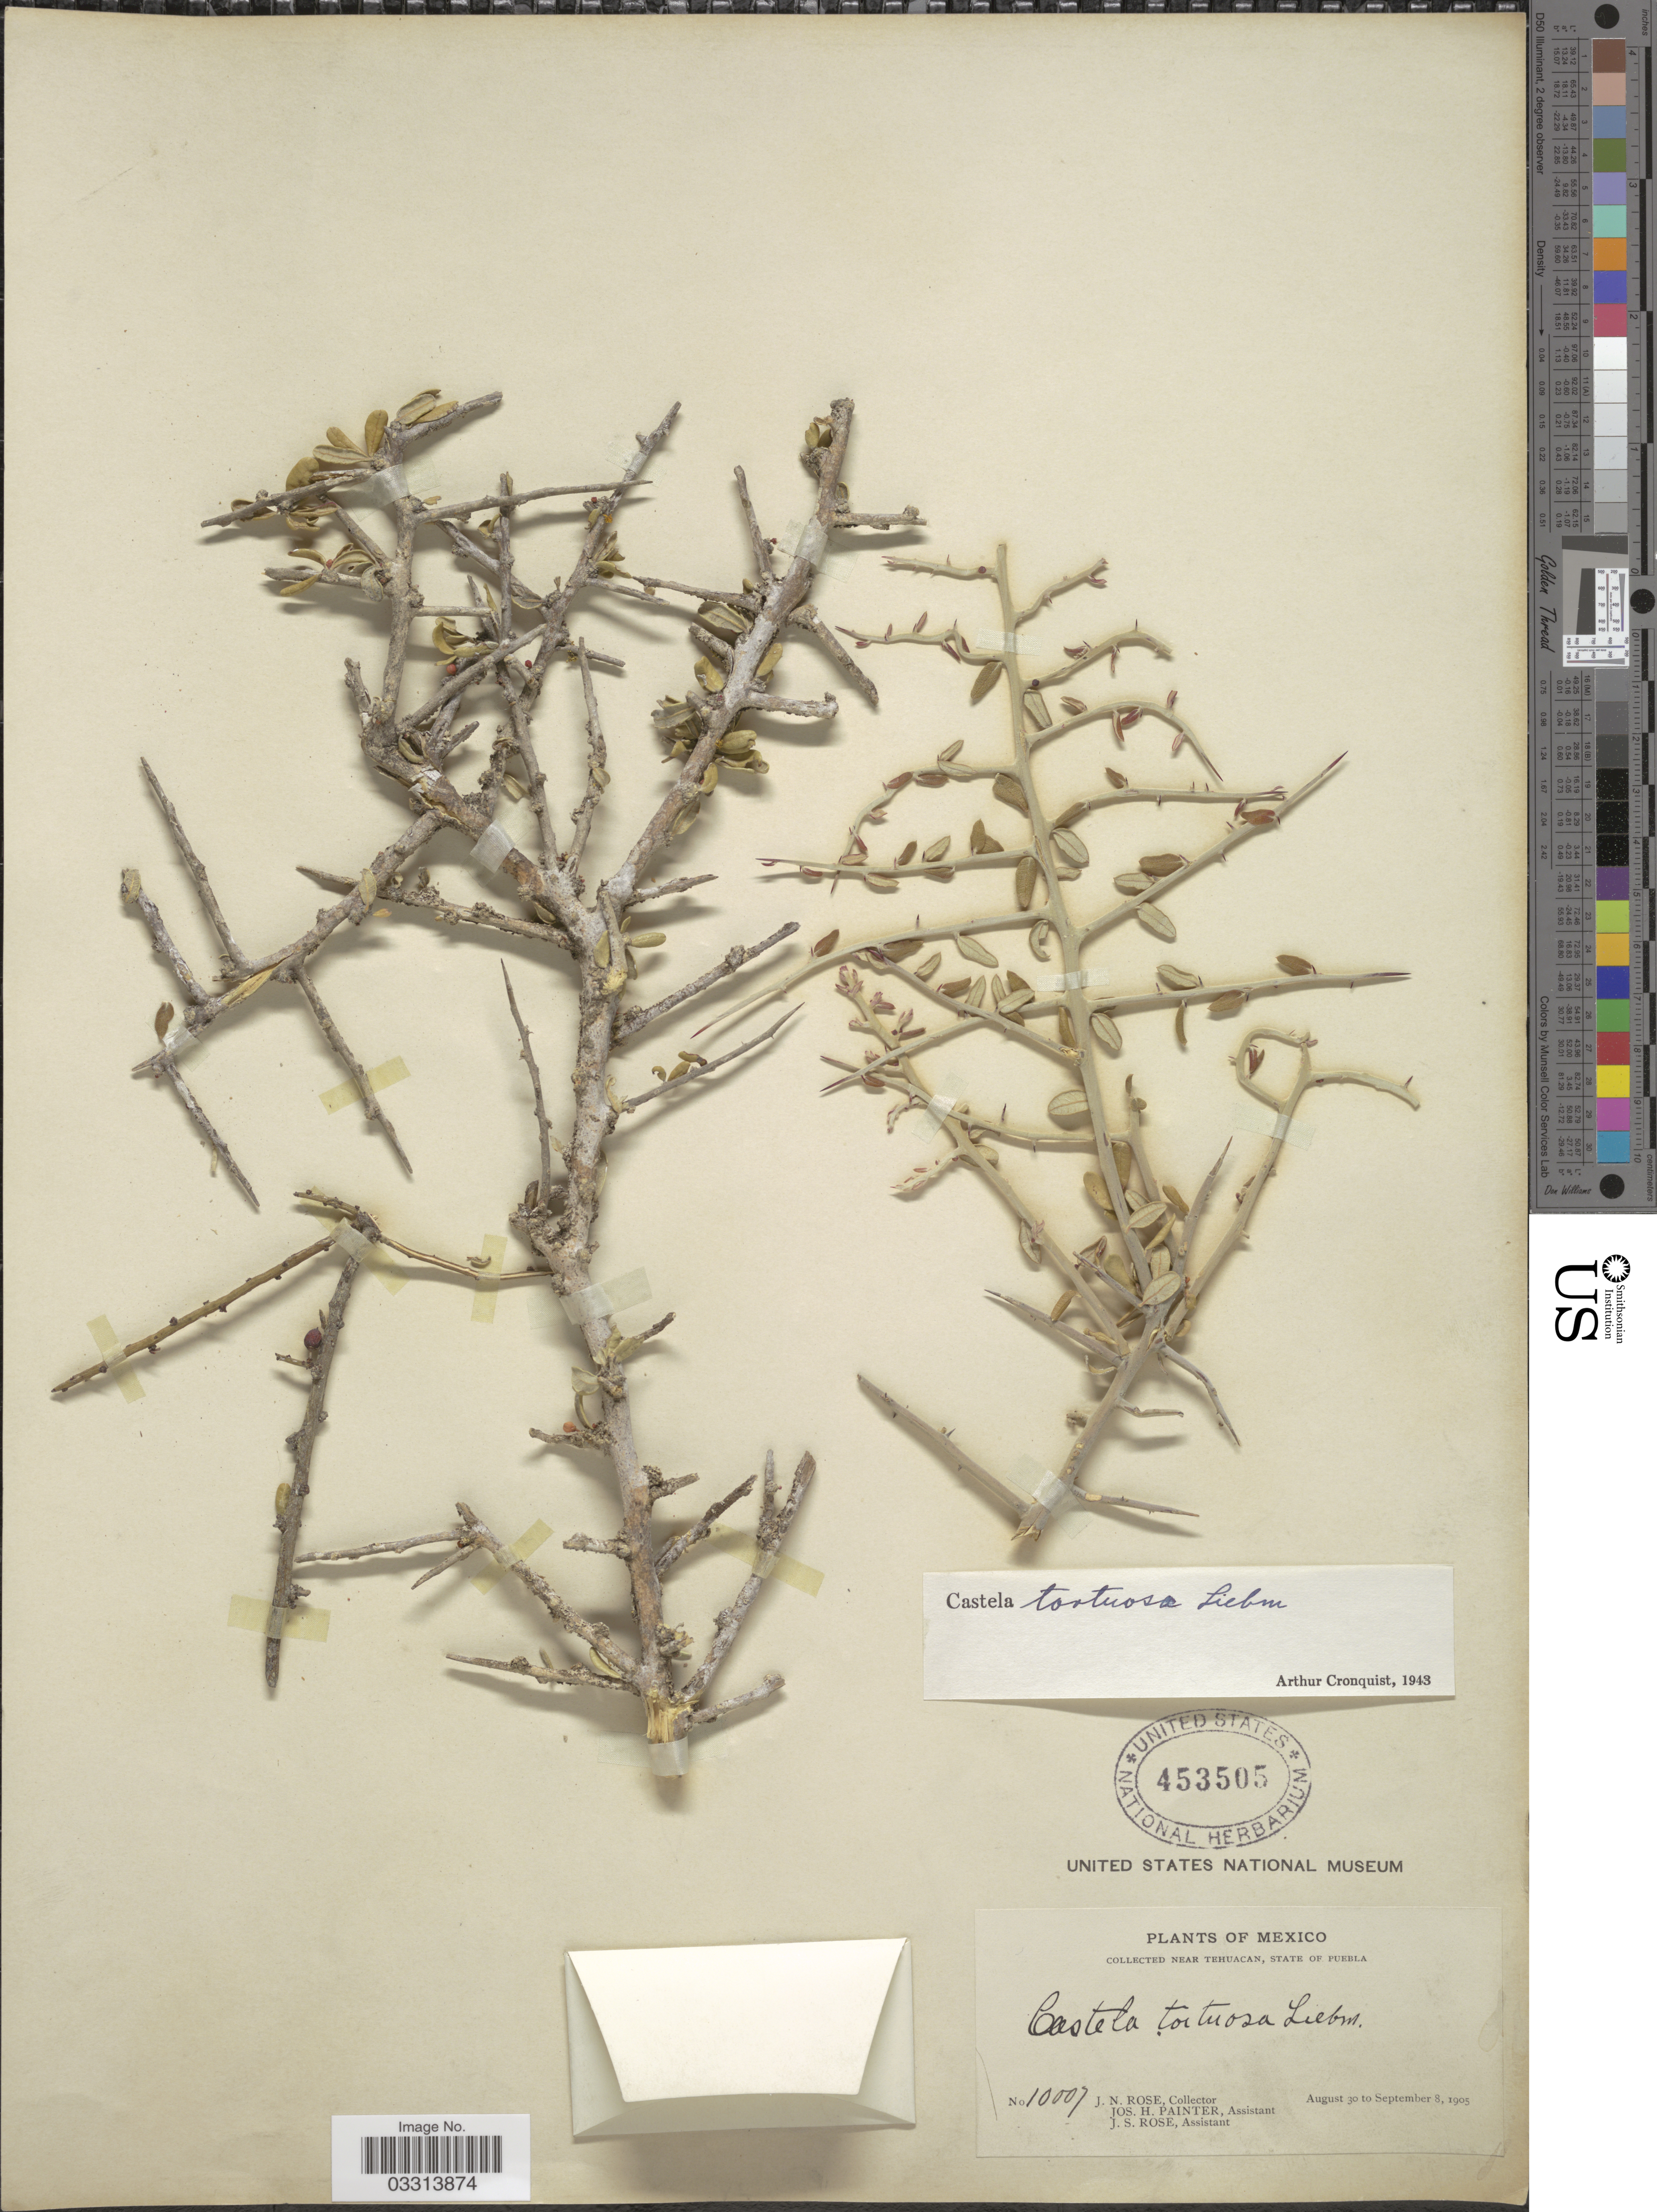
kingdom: Plantae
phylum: Tracheophyta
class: Magnoliopsida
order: Sapindales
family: Simaroubaceae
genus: Castela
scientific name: Castela tortuosa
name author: Liebm.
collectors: J. N. Rose, J. H. Painter & J. S. Rose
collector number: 10007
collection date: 1905-08-30/1905-09-08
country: Mexico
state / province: Puebla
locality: Near Tehuacan.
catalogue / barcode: US 453505